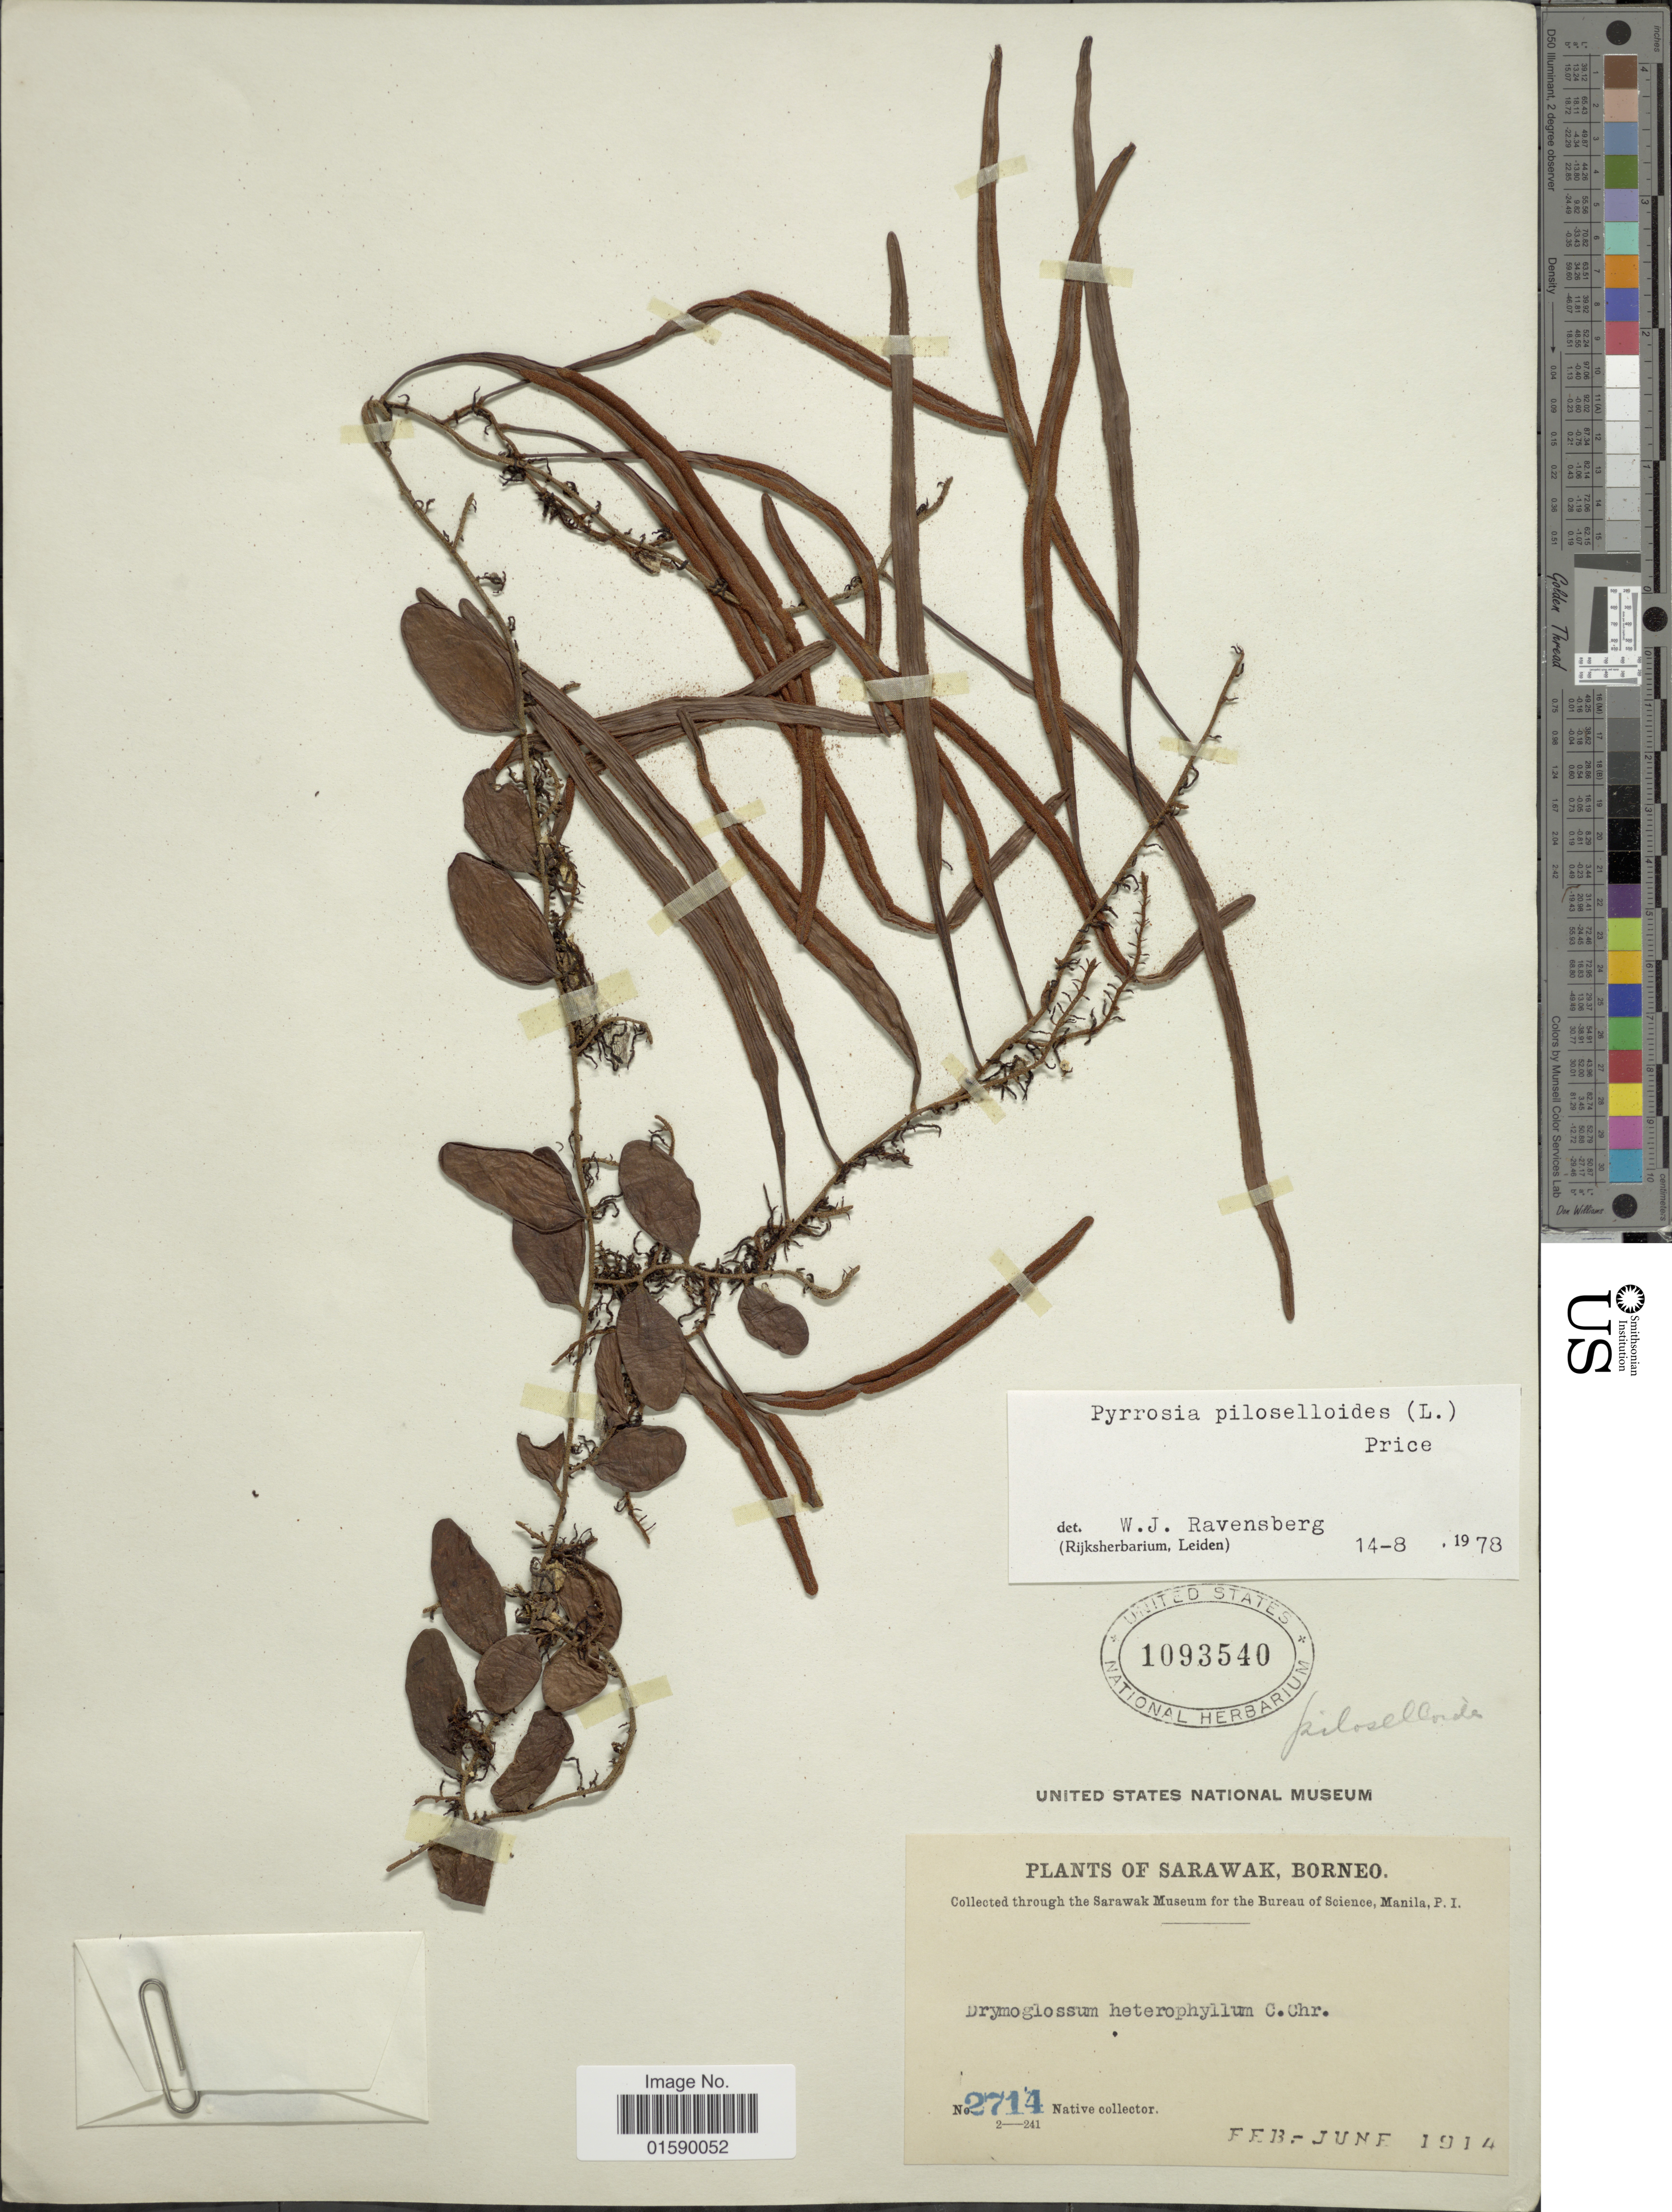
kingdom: Plantae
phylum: Tracheophyta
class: Polypodiopsida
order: Polypodiales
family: Polypodiaceae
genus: Pyrrosia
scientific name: Pyrrosia piloselloides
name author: (L.) M.G. Price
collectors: Native collector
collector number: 2714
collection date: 1914-02/1914-06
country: Malaysia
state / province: Sarawak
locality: Sarawak, Borneo.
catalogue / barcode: US 1093540